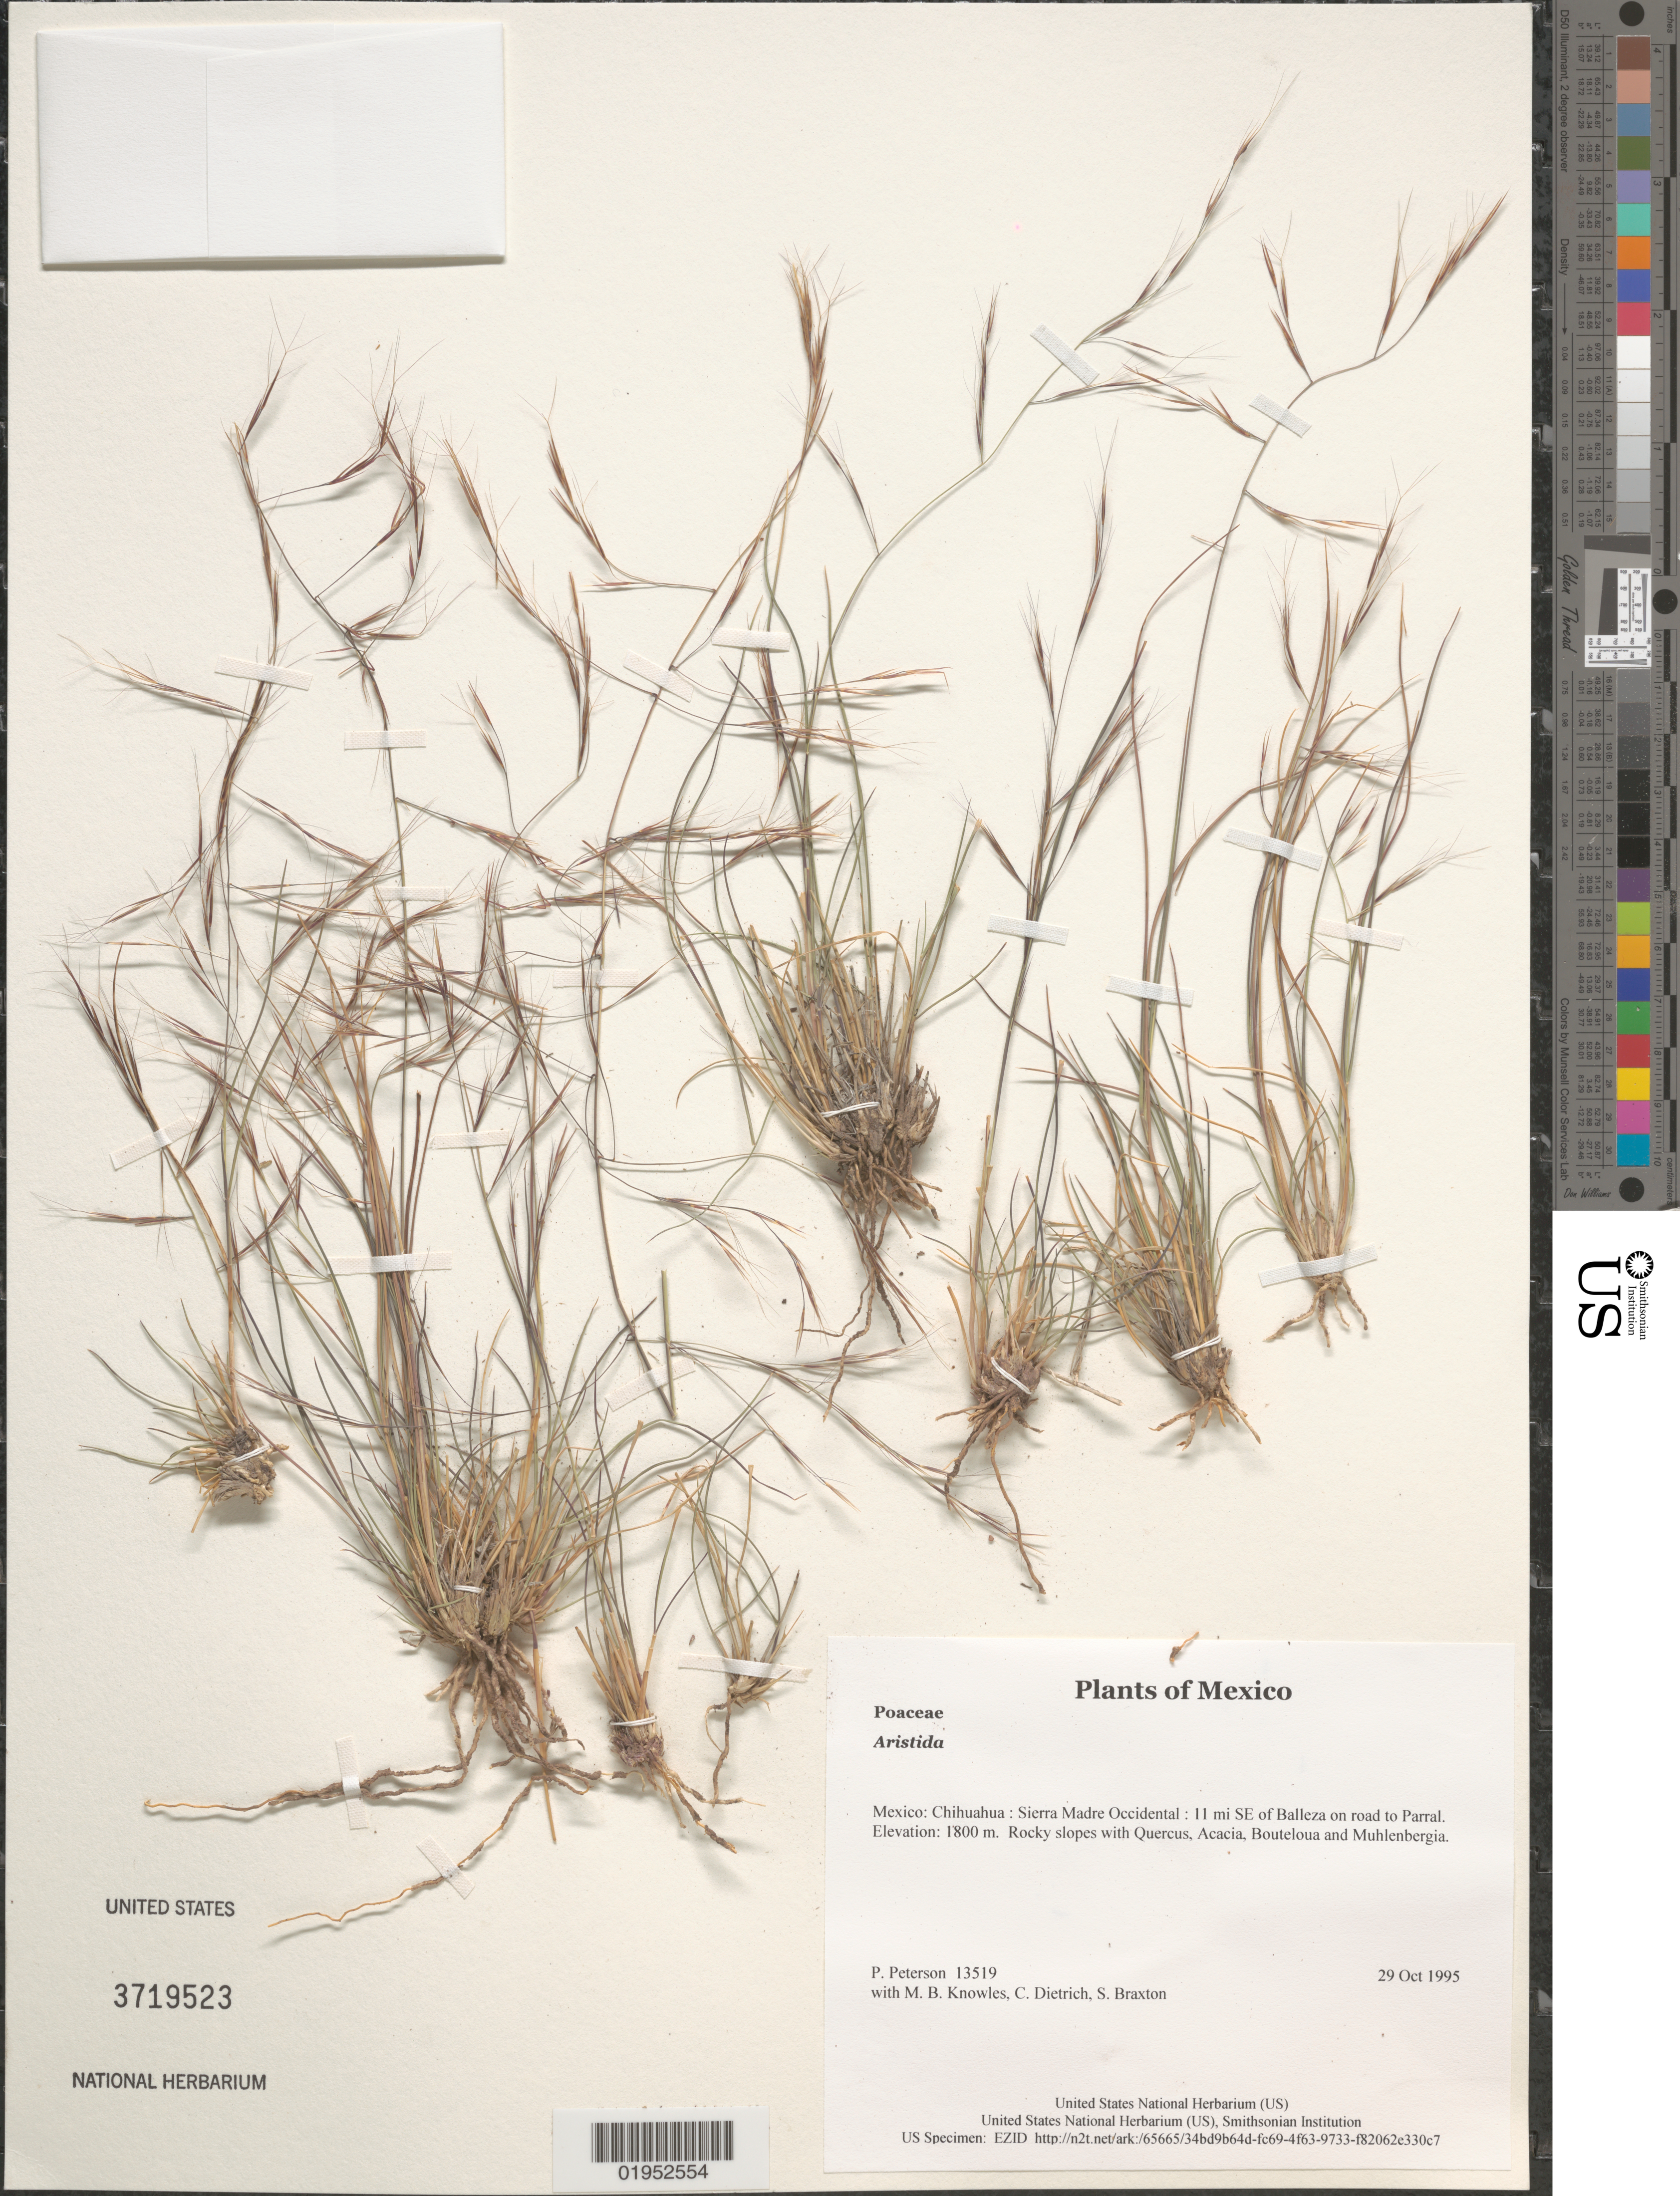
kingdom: Plantae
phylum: Tracheophyta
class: Liliopsida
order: Poales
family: Poaceae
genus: Aristida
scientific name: Aristida sp.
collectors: P. M. Peterson, M. B. Knowles, C. Dietrich & S. Braxton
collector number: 13519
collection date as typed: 29 Oct 1995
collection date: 1995-10-29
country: Mexico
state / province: Chihuahua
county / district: Sierra Madre Occidental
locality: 11 mi SE of Balleza on road to Parral.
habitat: Rocky slopes with Quercus, Acacia, Bouteloua and Muhlenbergia.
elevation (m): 1800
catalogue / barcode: US 3719523